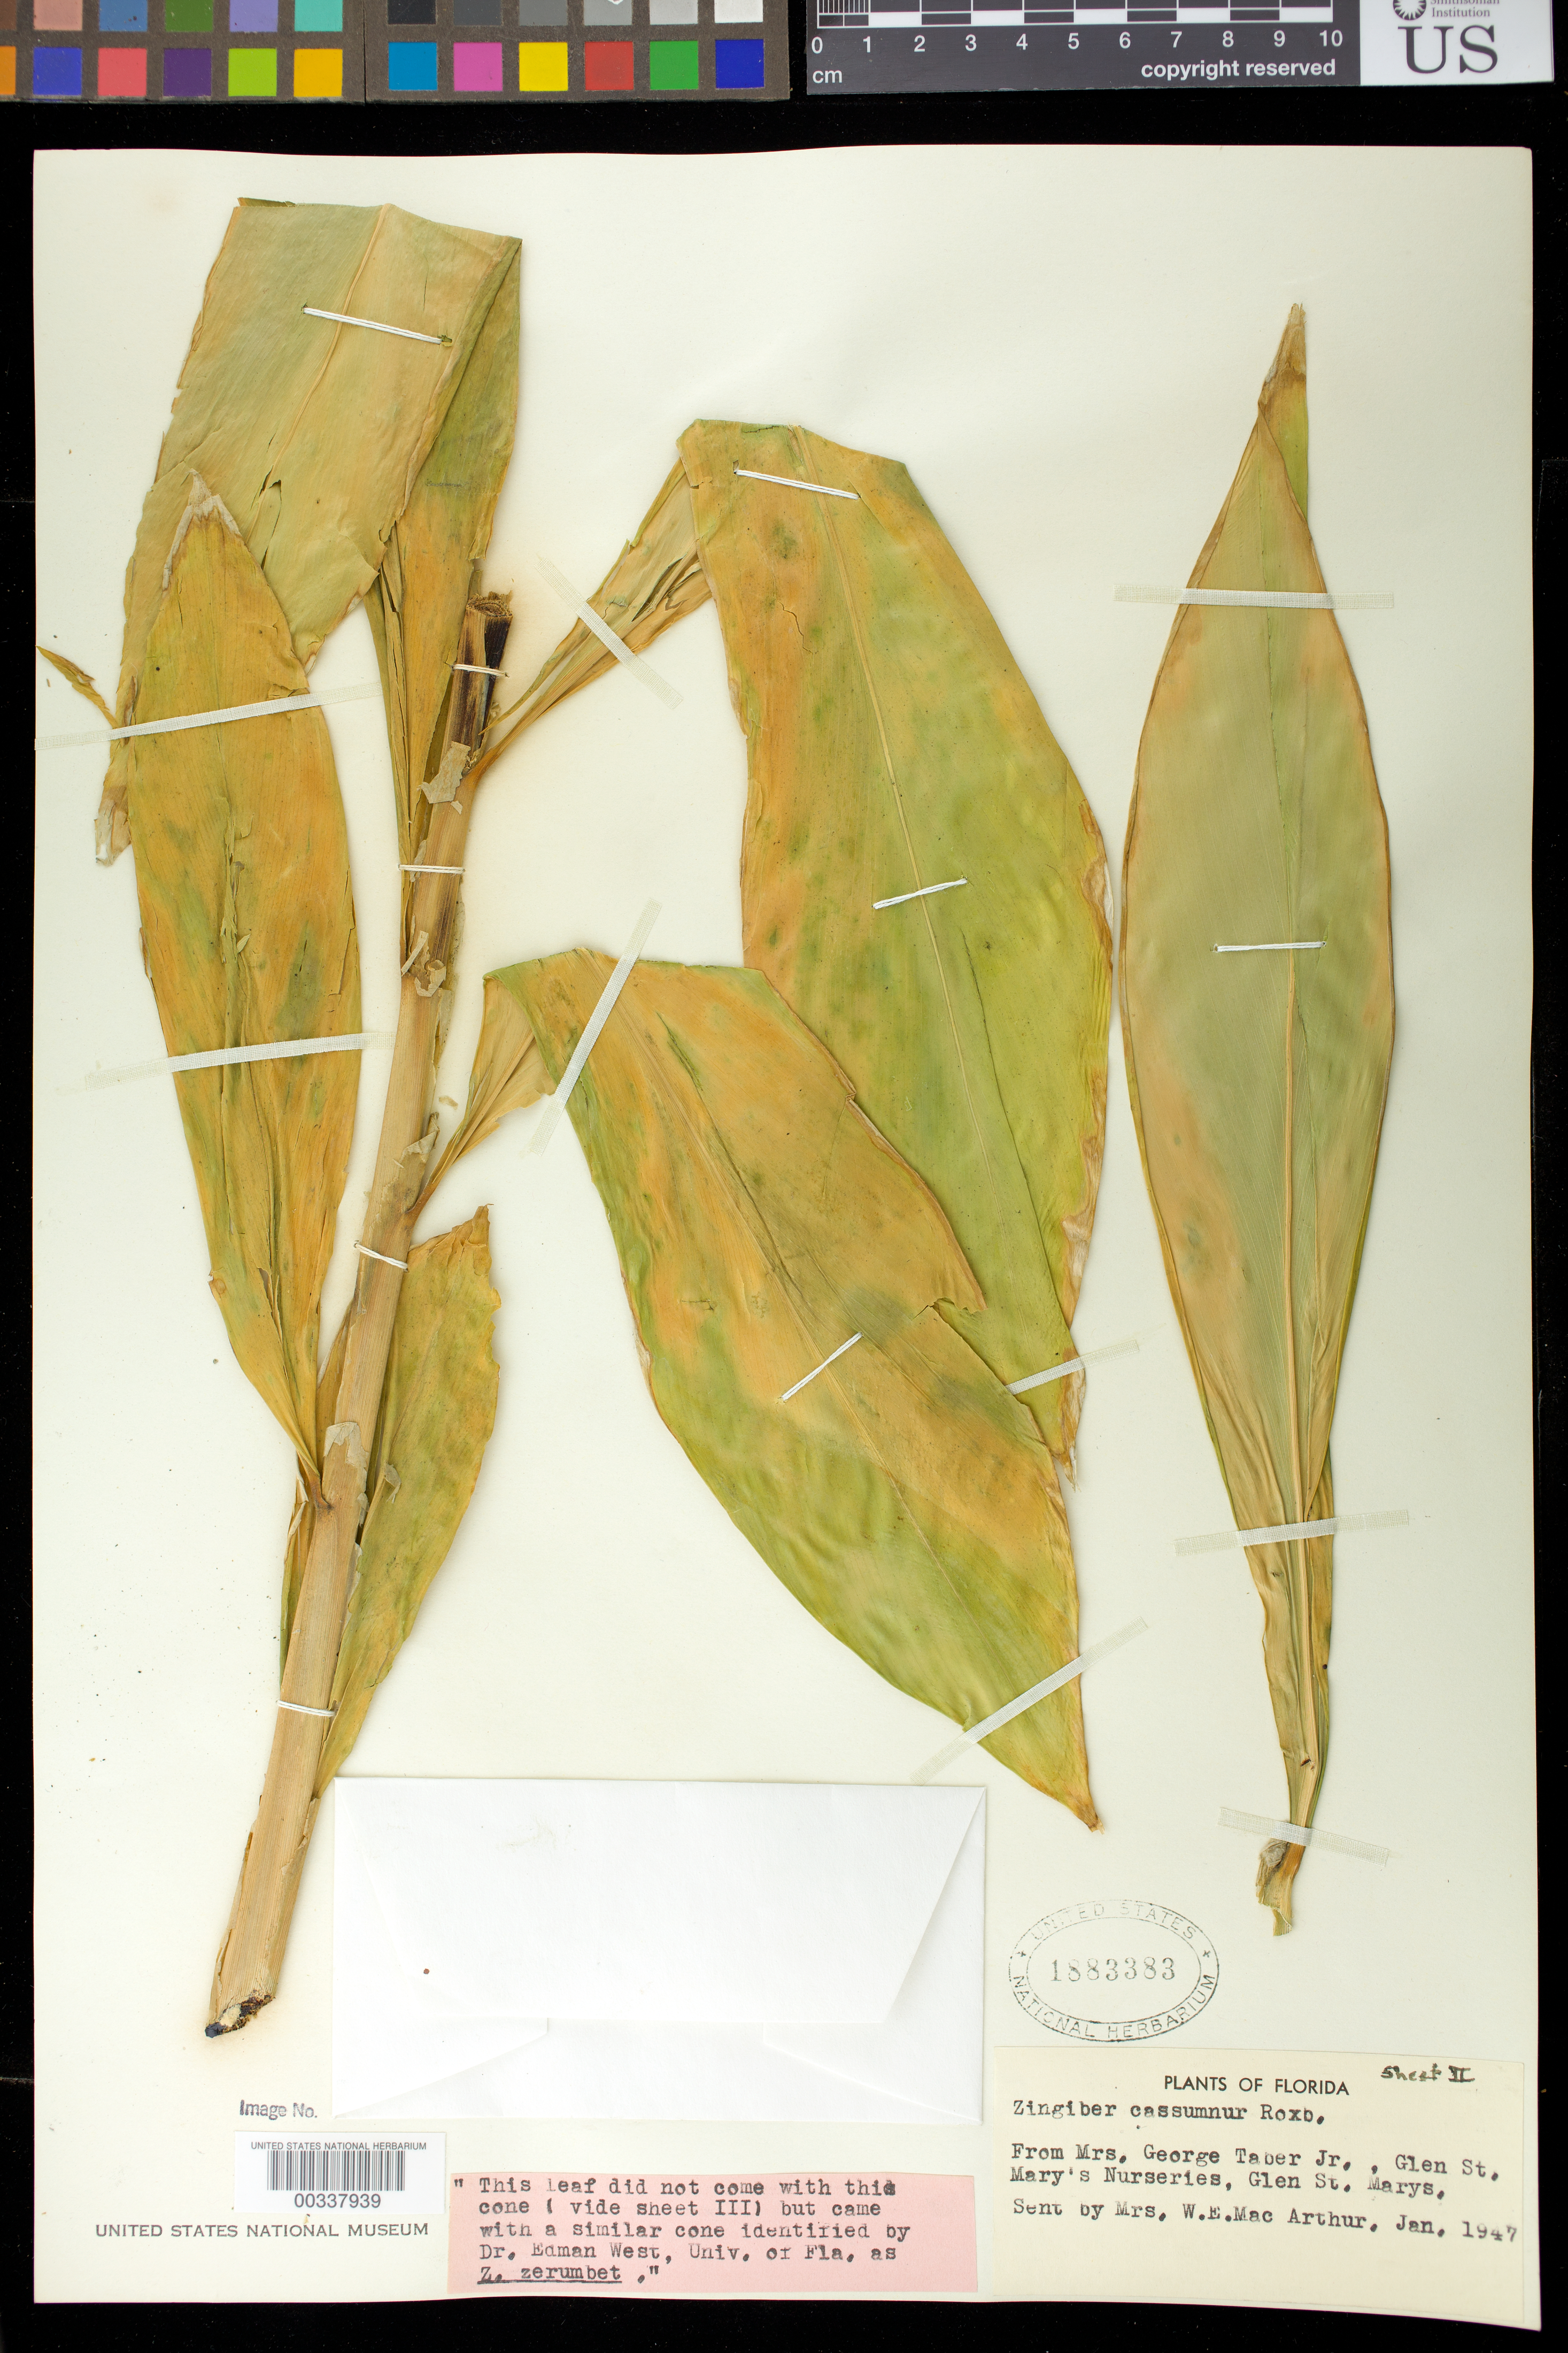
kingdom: Plantae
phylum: Tracheophyta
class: Liliopsida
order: Zingiberales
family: Zingiberaceae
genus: Zingiber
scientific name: Zingiber zerumbet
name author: (L.) Sm.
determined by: West, E.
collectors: G. Taber Jr.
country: United States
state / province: Florida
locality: Southern Florida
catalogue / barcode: US 1883383